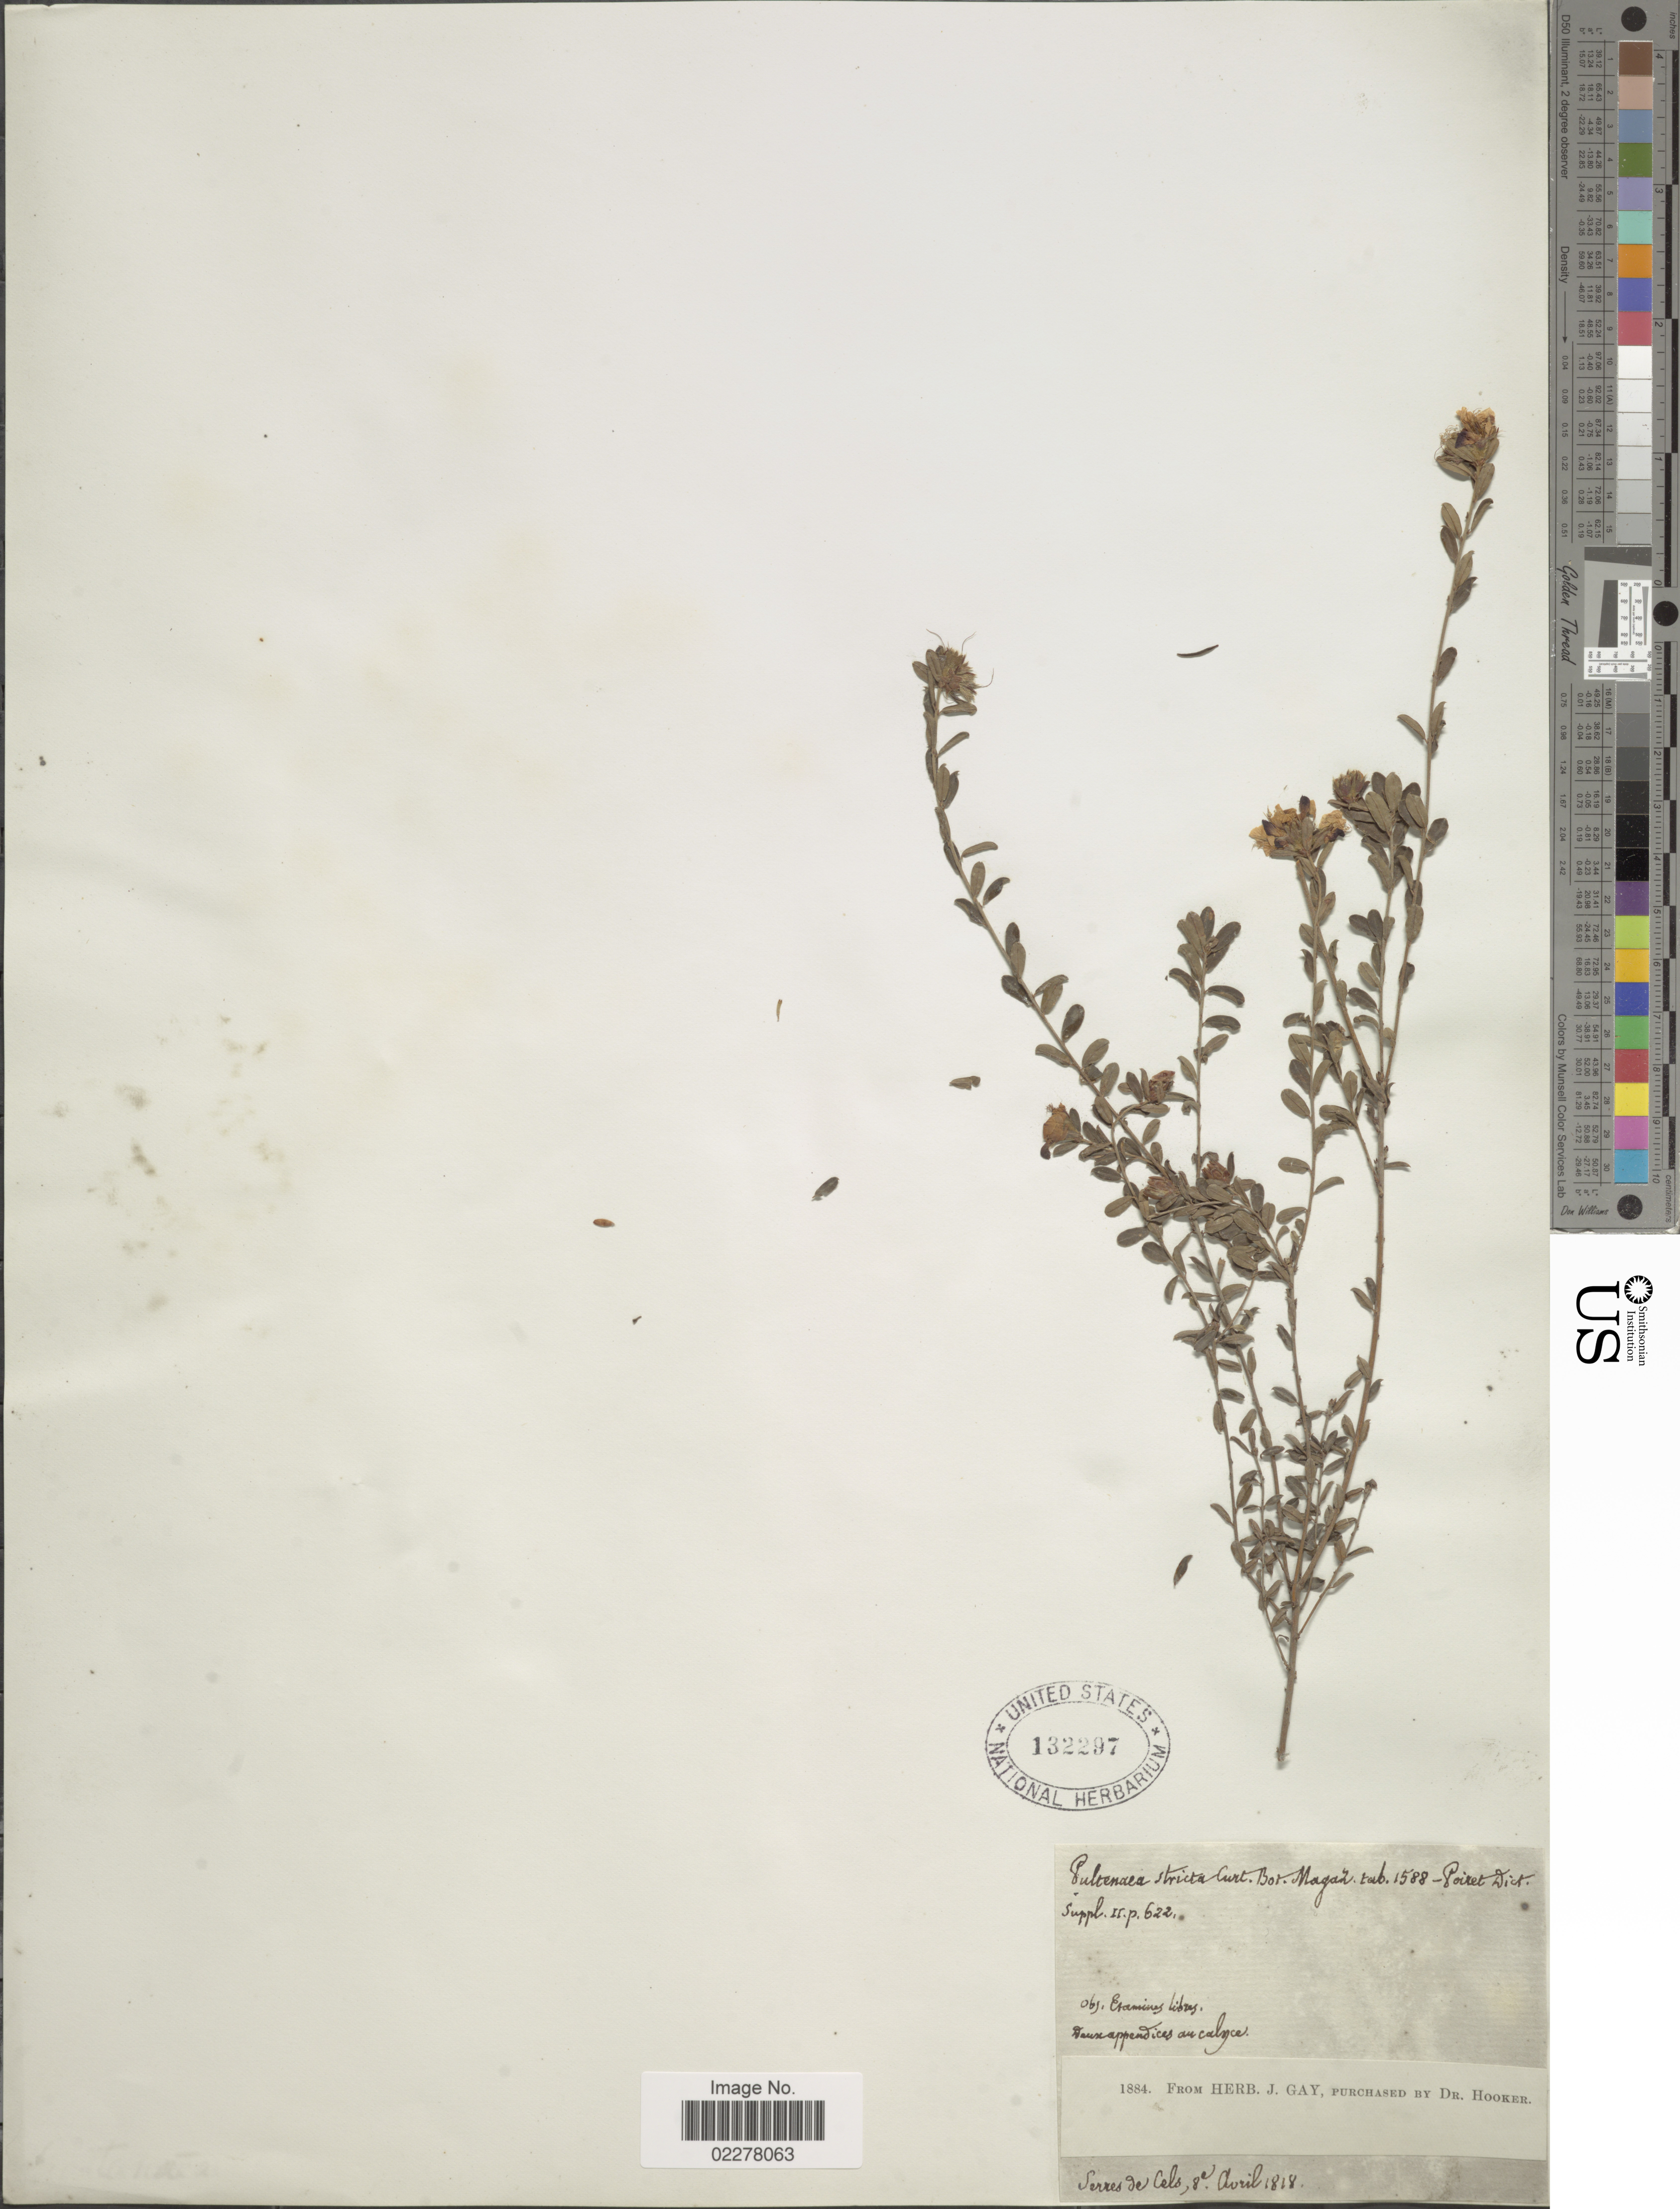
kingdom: Plantae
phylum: Tracheophyta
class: Magnoliopsida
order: Fabales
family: Fabaceae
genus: Pultenaea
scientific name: Pultenaea stricta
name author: Sims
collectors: ex herb. J. Gay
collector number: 1884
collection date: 1818-04-08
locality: stricta Curt. Bor. Magan. Serres de Cels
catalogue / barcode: US 132297